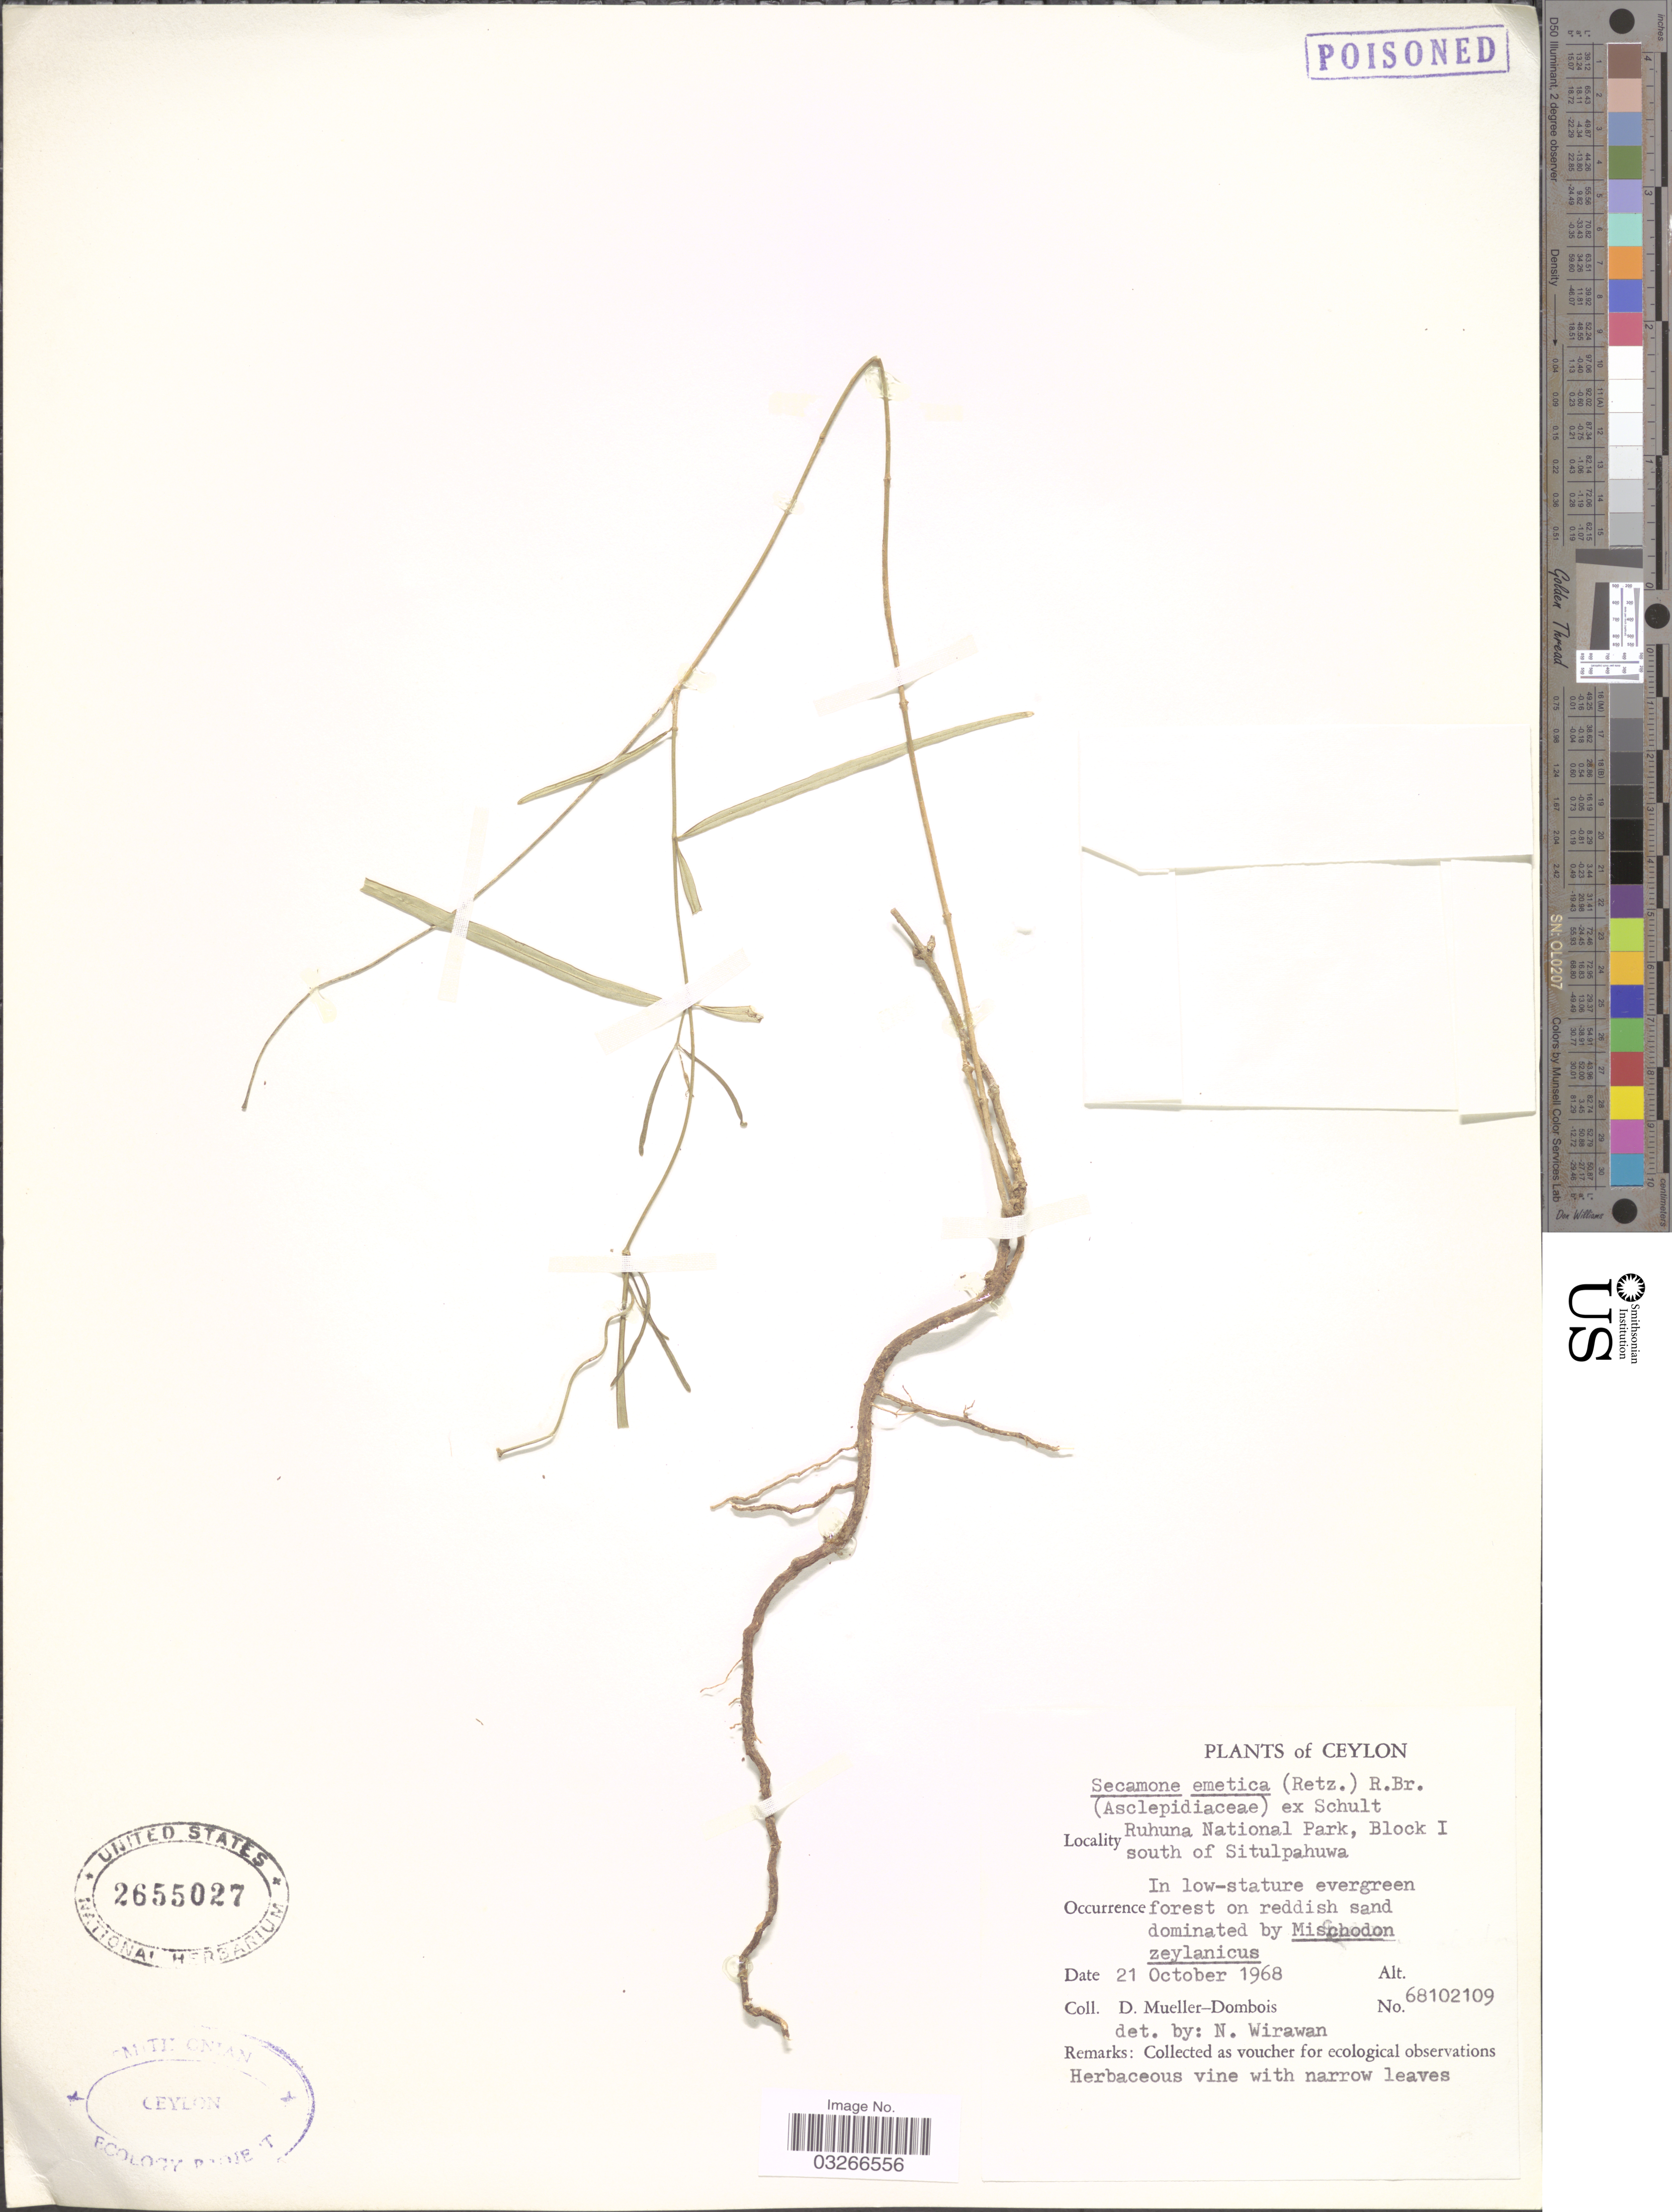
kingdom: Plantae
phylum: Tracheophyta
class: Magnoliopsida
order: Gentianales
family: Apocynaceae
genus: Secamone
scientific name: Secamone emetica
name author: (Retz.) R. Br. ex Schult.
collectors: D. Meuller-Dombois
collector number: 68102109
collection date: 1968-10-21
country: Sri Lanka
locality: Ceylon. Ruhuna National Park, Block I, south of Situlpahuwa.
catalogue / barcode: US 2655027